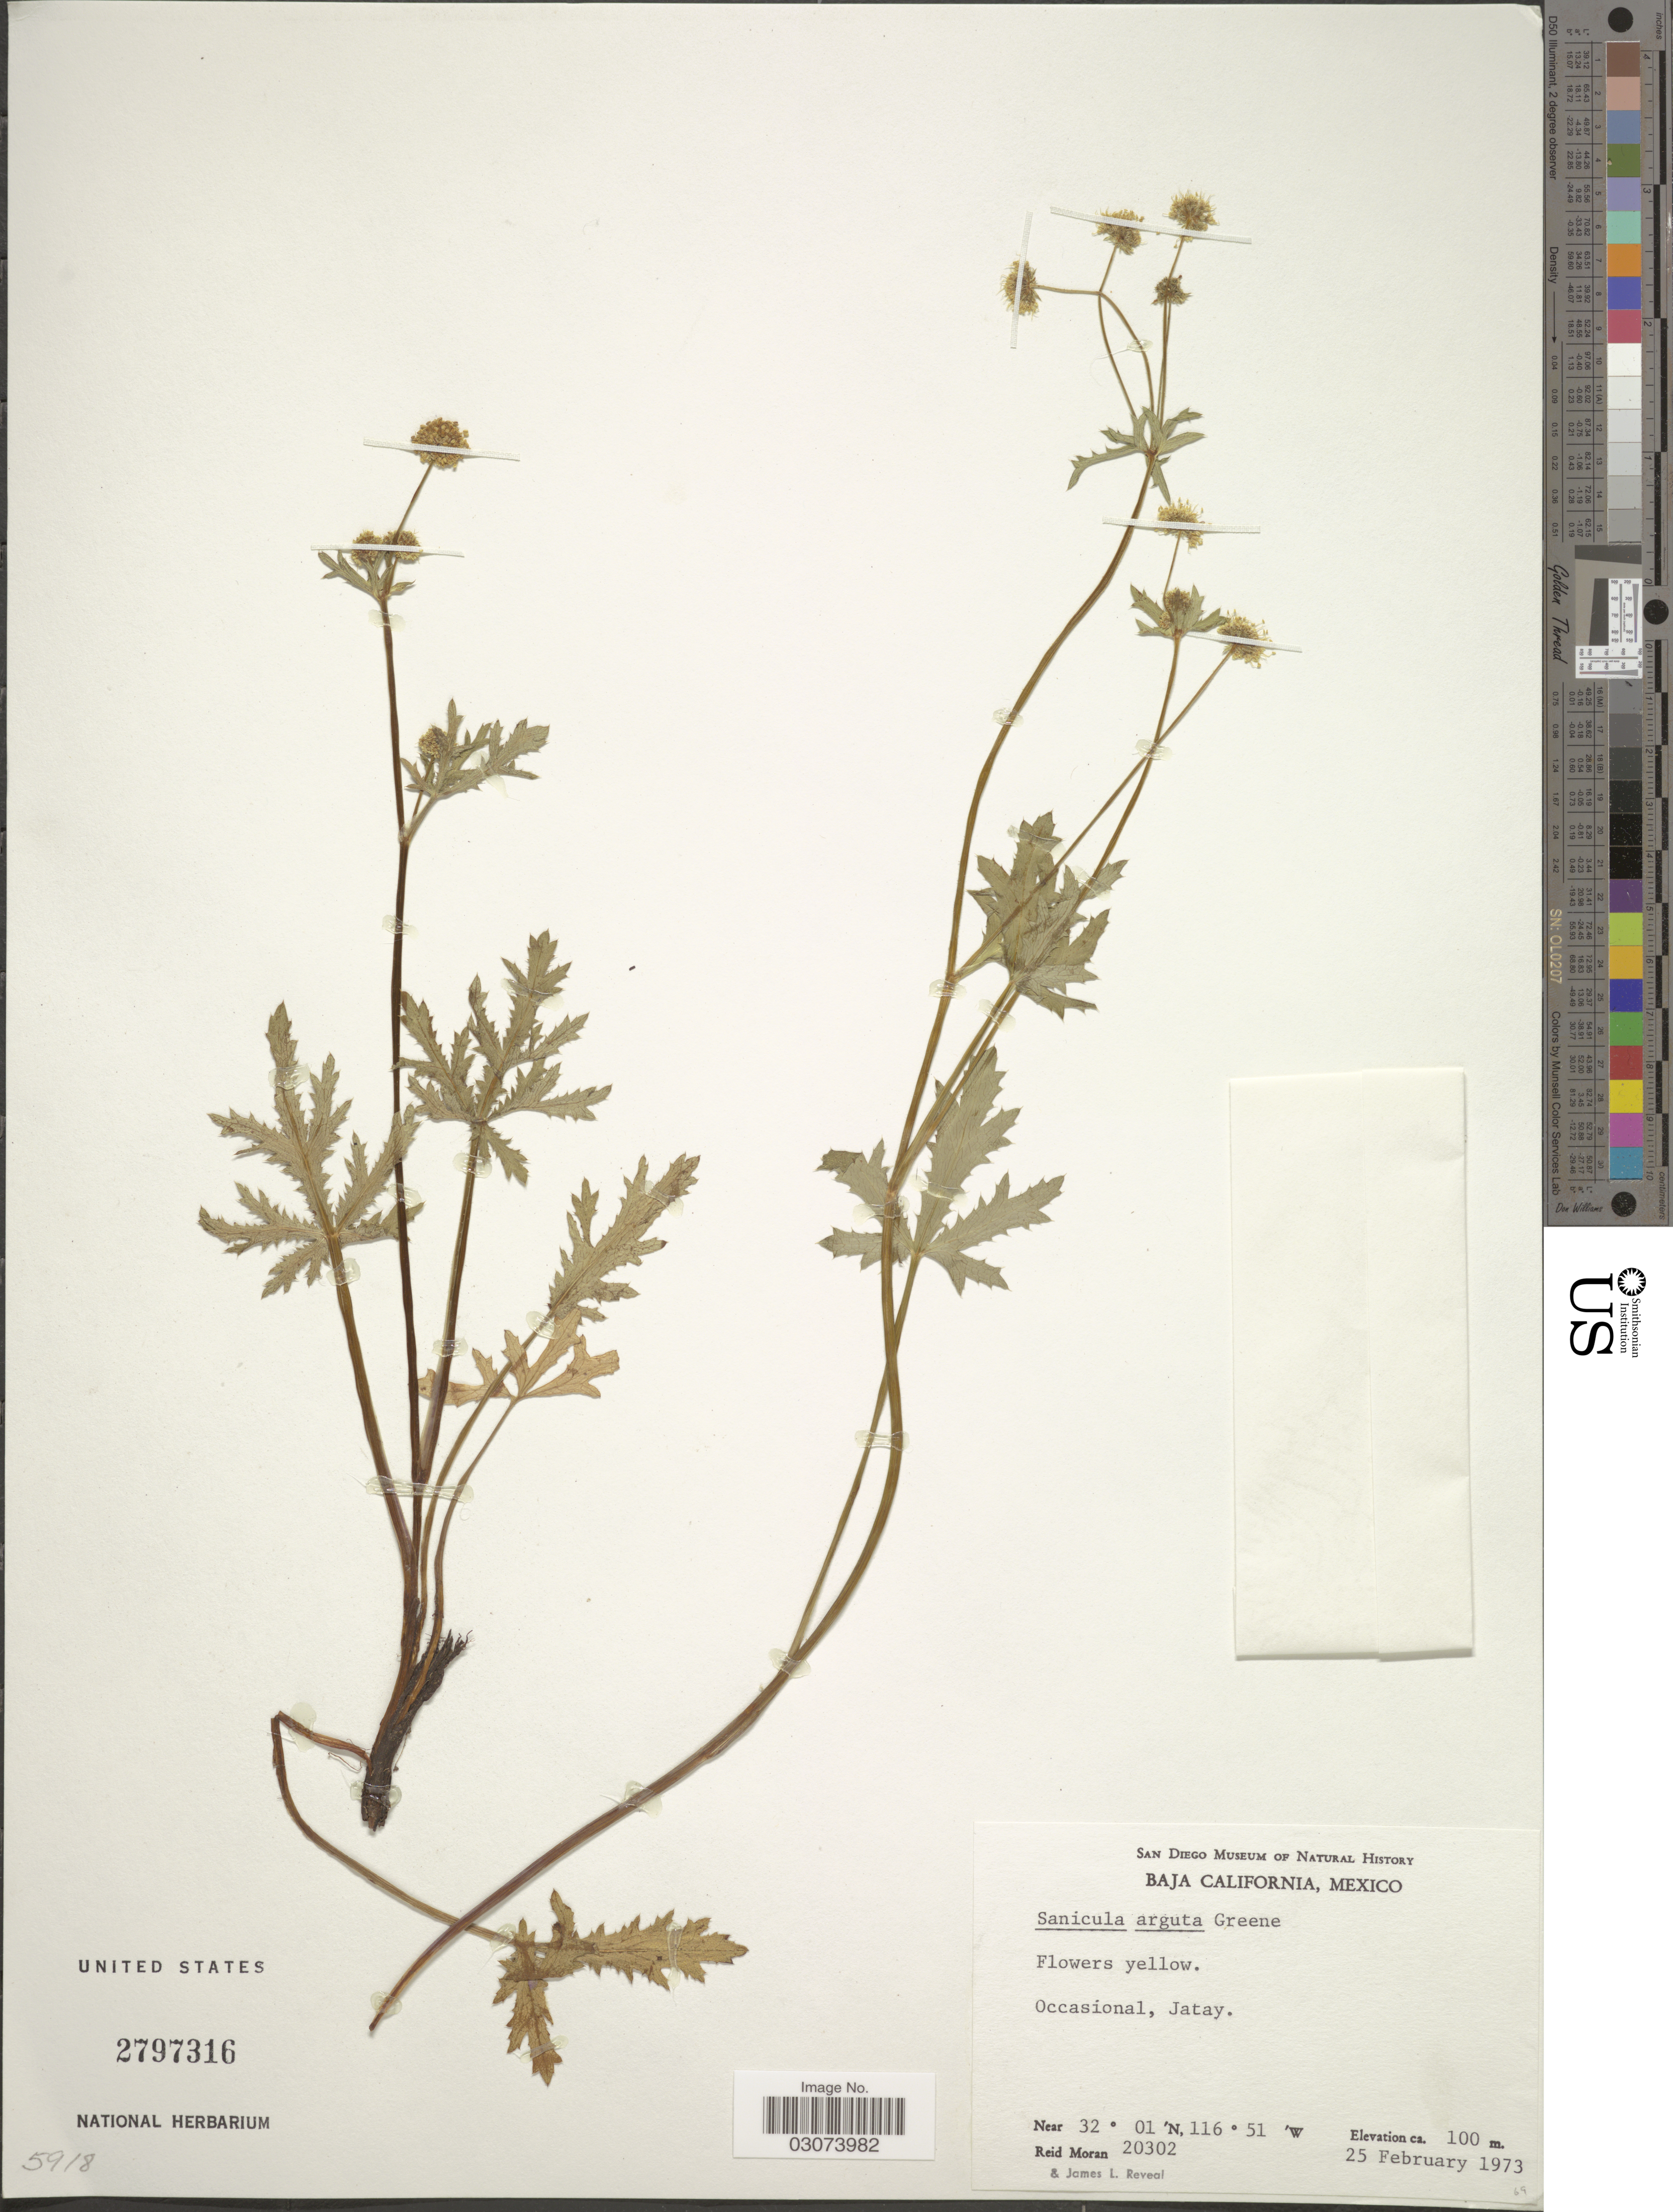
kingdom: Plantae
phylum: Tracheophyta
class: Magnoliopsida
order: Apiales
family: Apiaceae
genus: Sanicula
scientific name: Sanicula arguta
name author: Greene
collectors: R. Moran & J. L. Reveal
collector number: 20302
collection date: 1973-02-25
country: Mexico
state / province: Baja California Norte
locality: Jatay.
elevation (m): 100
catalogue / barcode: US 2797316